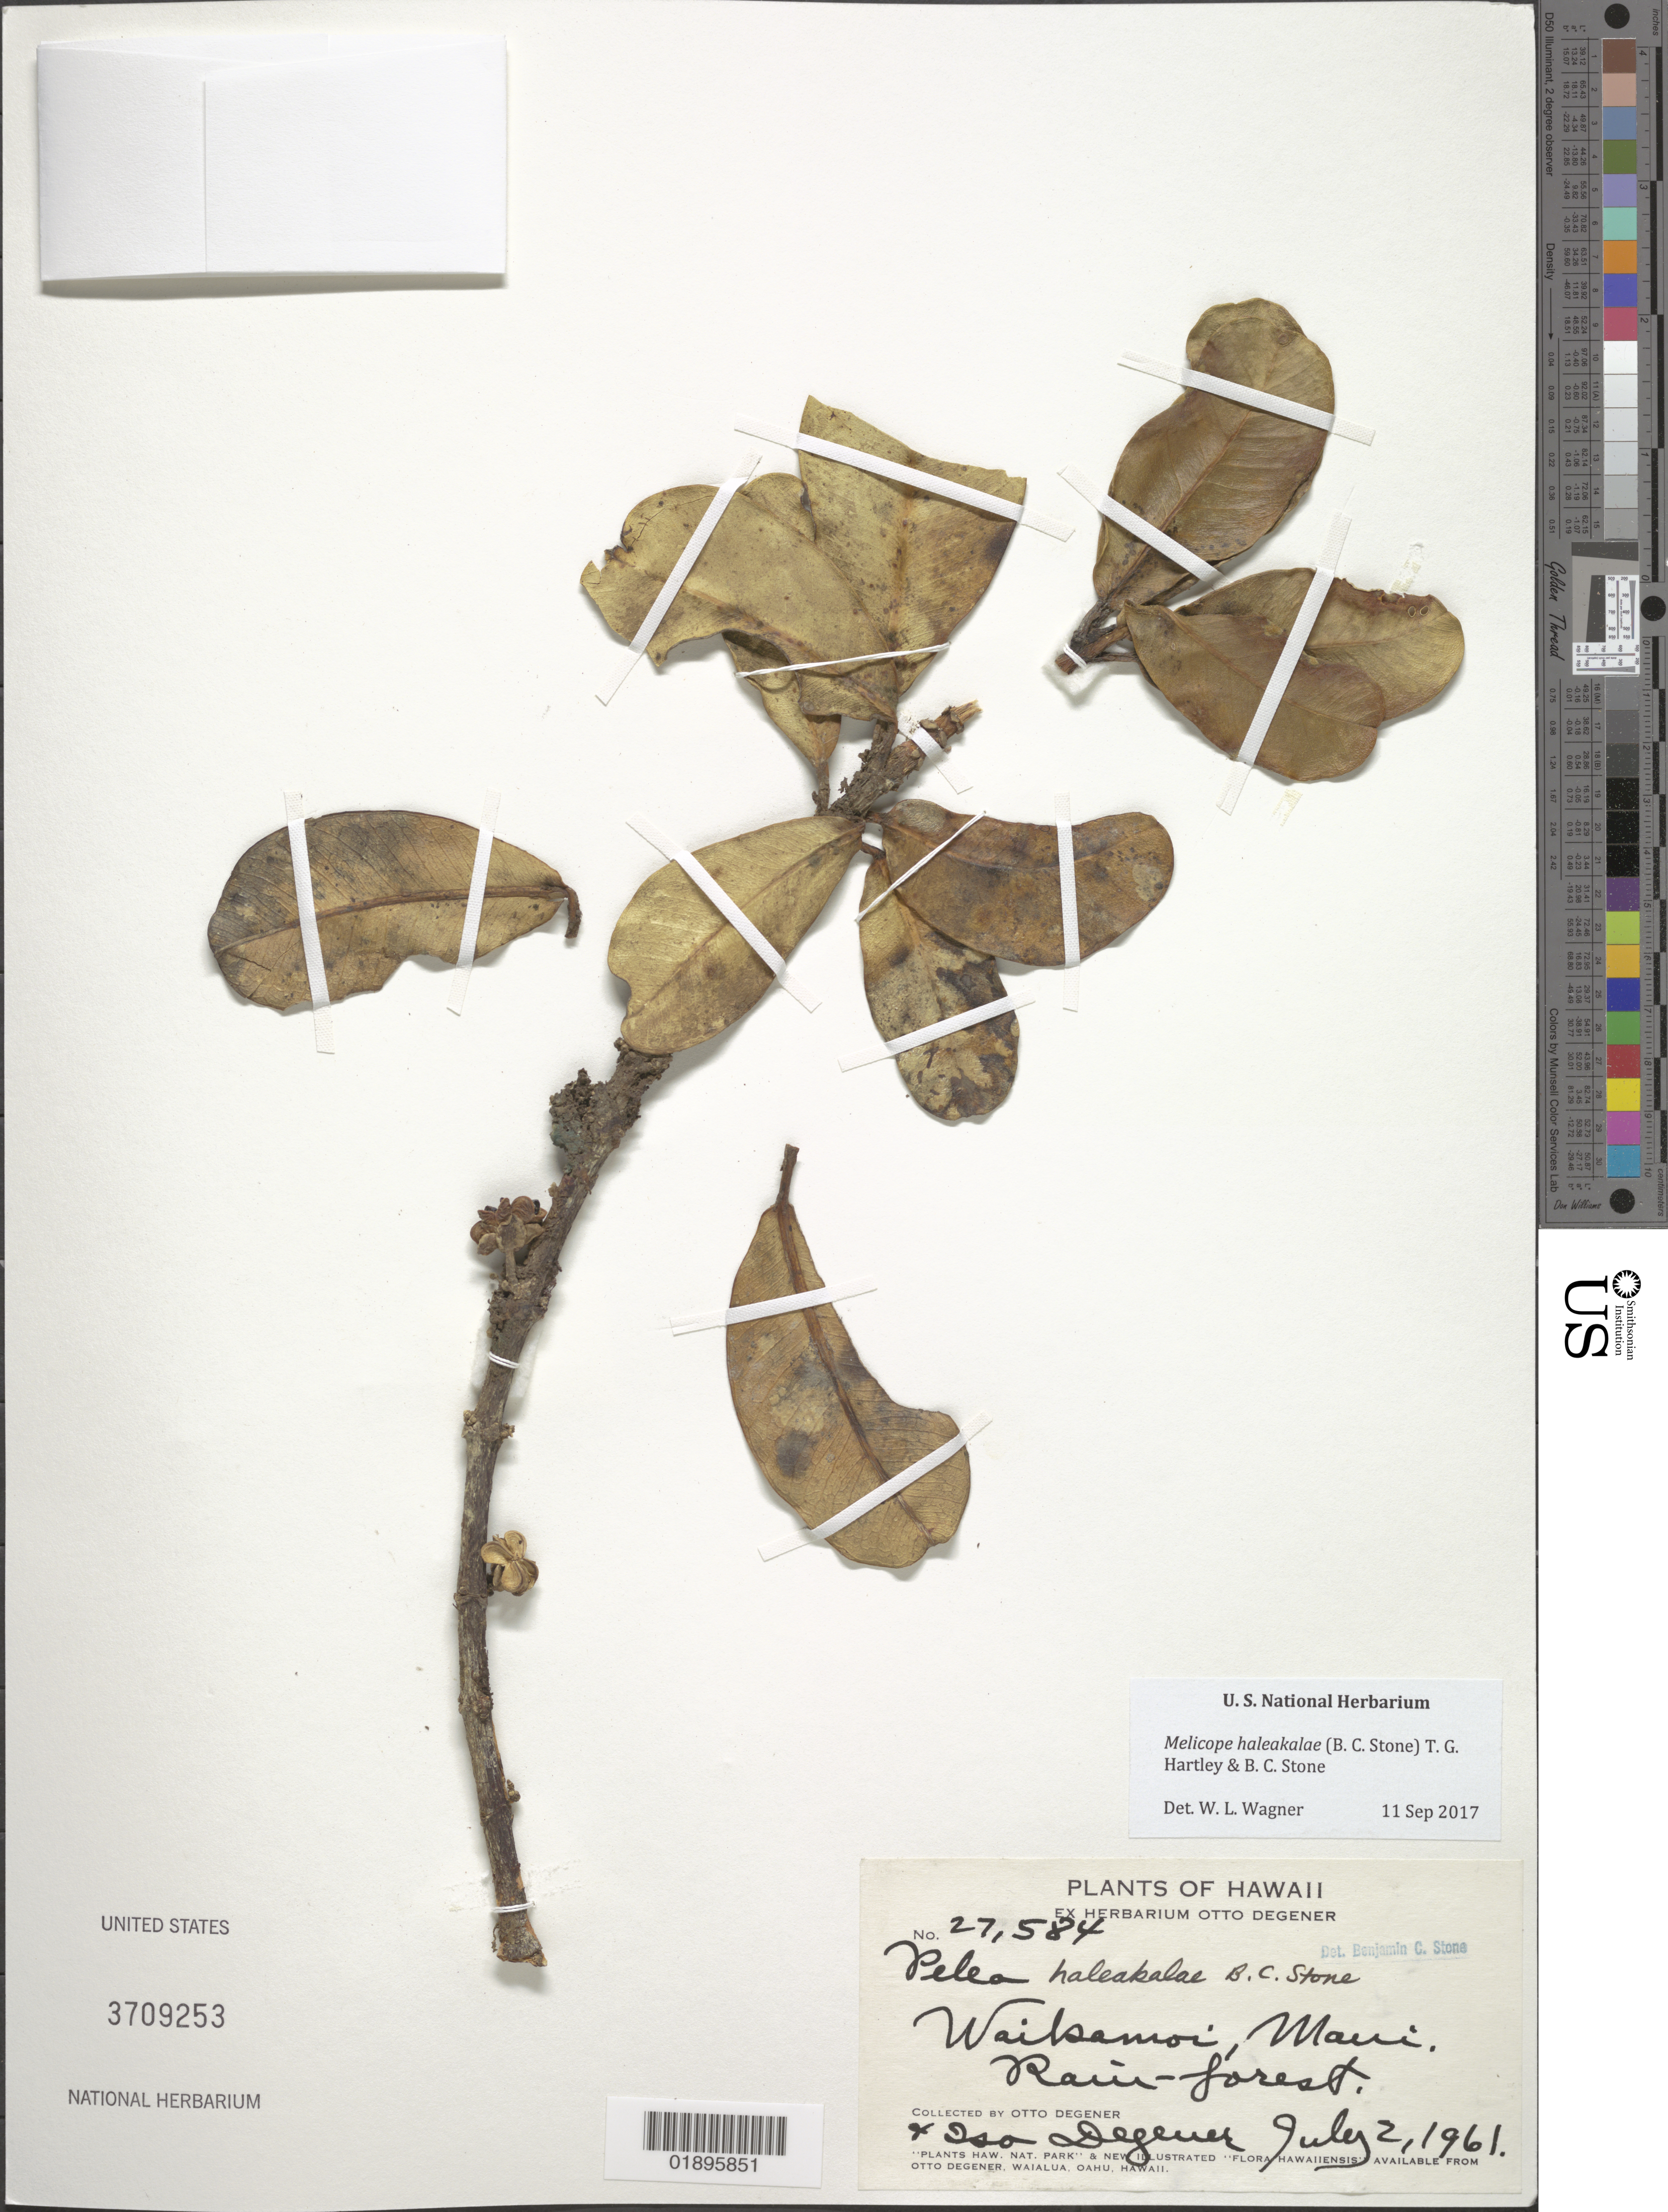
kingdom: Plantae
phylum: Tracheophyta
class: Magnoliopsida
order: Sapindales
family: Rutaceae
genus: Melicope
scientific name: Melicope haleakalae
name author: (B.C. Stone) T.G. Hartley & B.C. Stone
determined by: Wagner, W. L., (BOT), Smithsonian Institution - National Museum of Natural History (UNITED STATES)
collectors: O. Degener & I. Degener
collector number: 27584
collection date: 1961-07-02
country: United States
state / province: Hawaii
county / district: Maui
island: Maui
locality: Waikamoi, Maui.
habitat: Rain-forest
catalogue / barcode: US 3709253